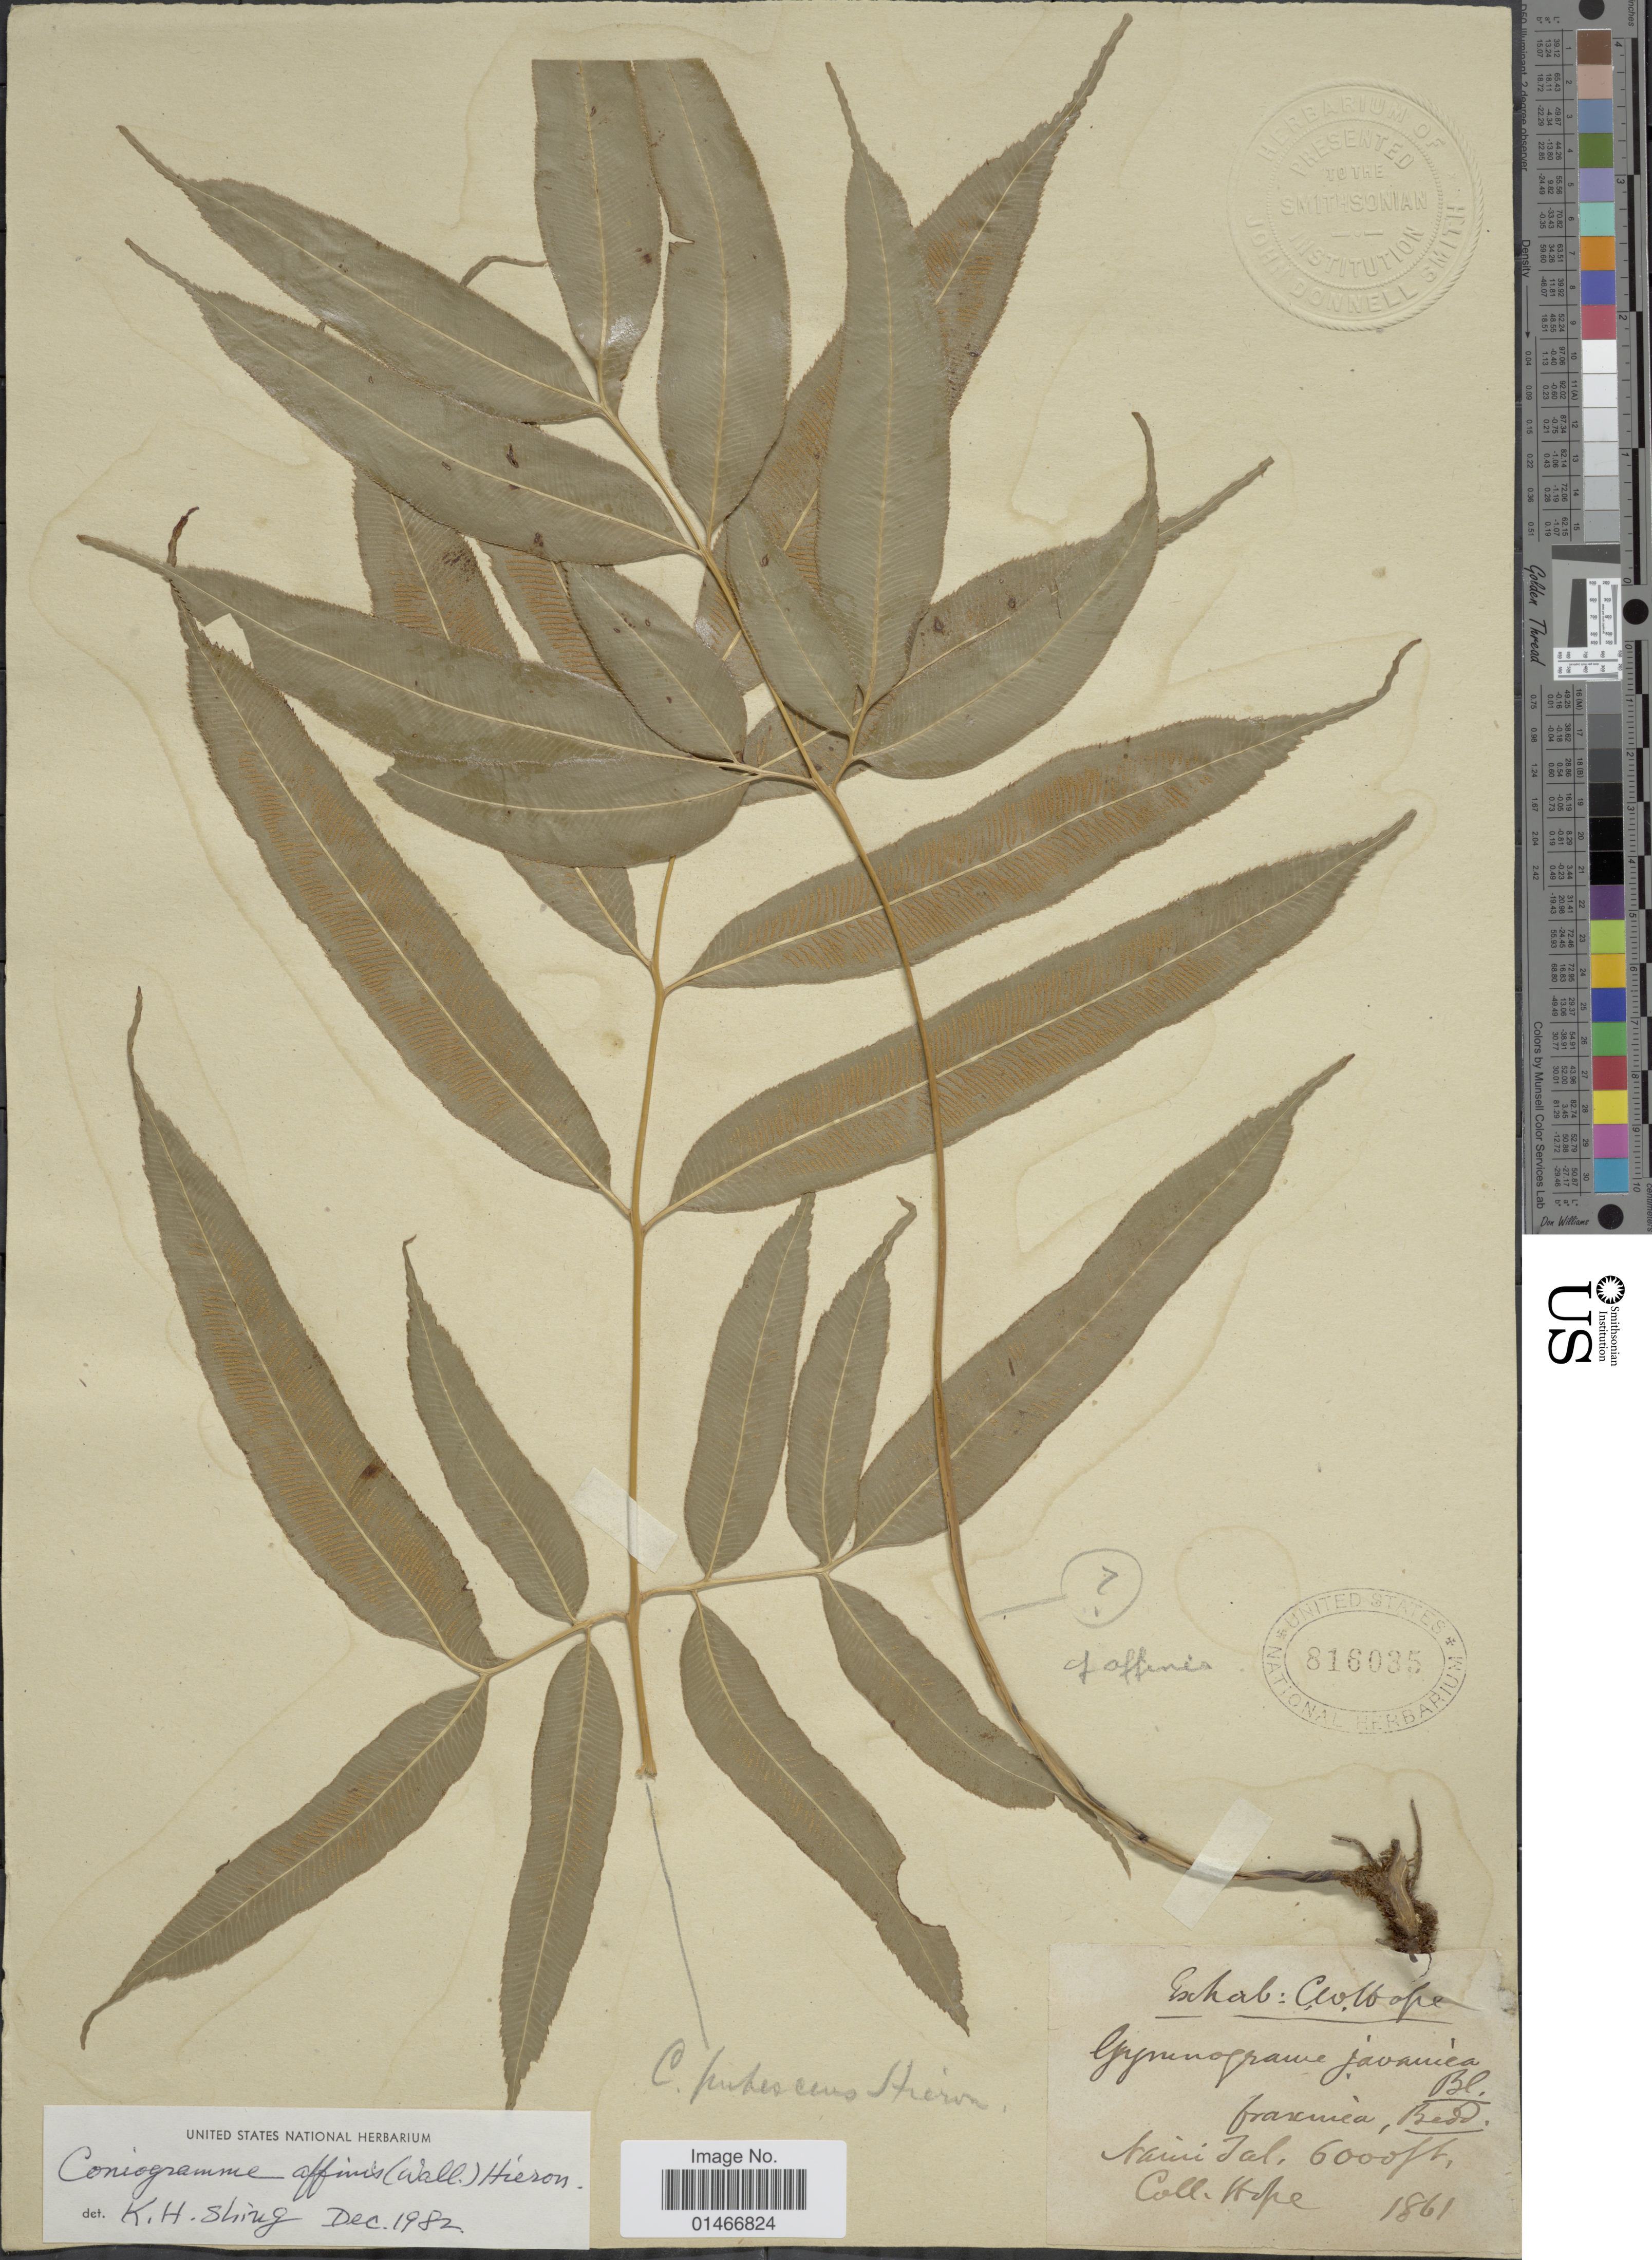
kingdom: Plantae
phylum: Tracheophyta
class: Polypodiopsida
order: Polypodiales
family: Pteridaceae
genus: Coniogramme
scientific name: Coniogramme affinis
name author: Hieron.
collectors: Hope, W.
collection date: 1861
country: India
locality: Naini Tal.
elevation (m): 1829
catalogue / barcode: US 816035